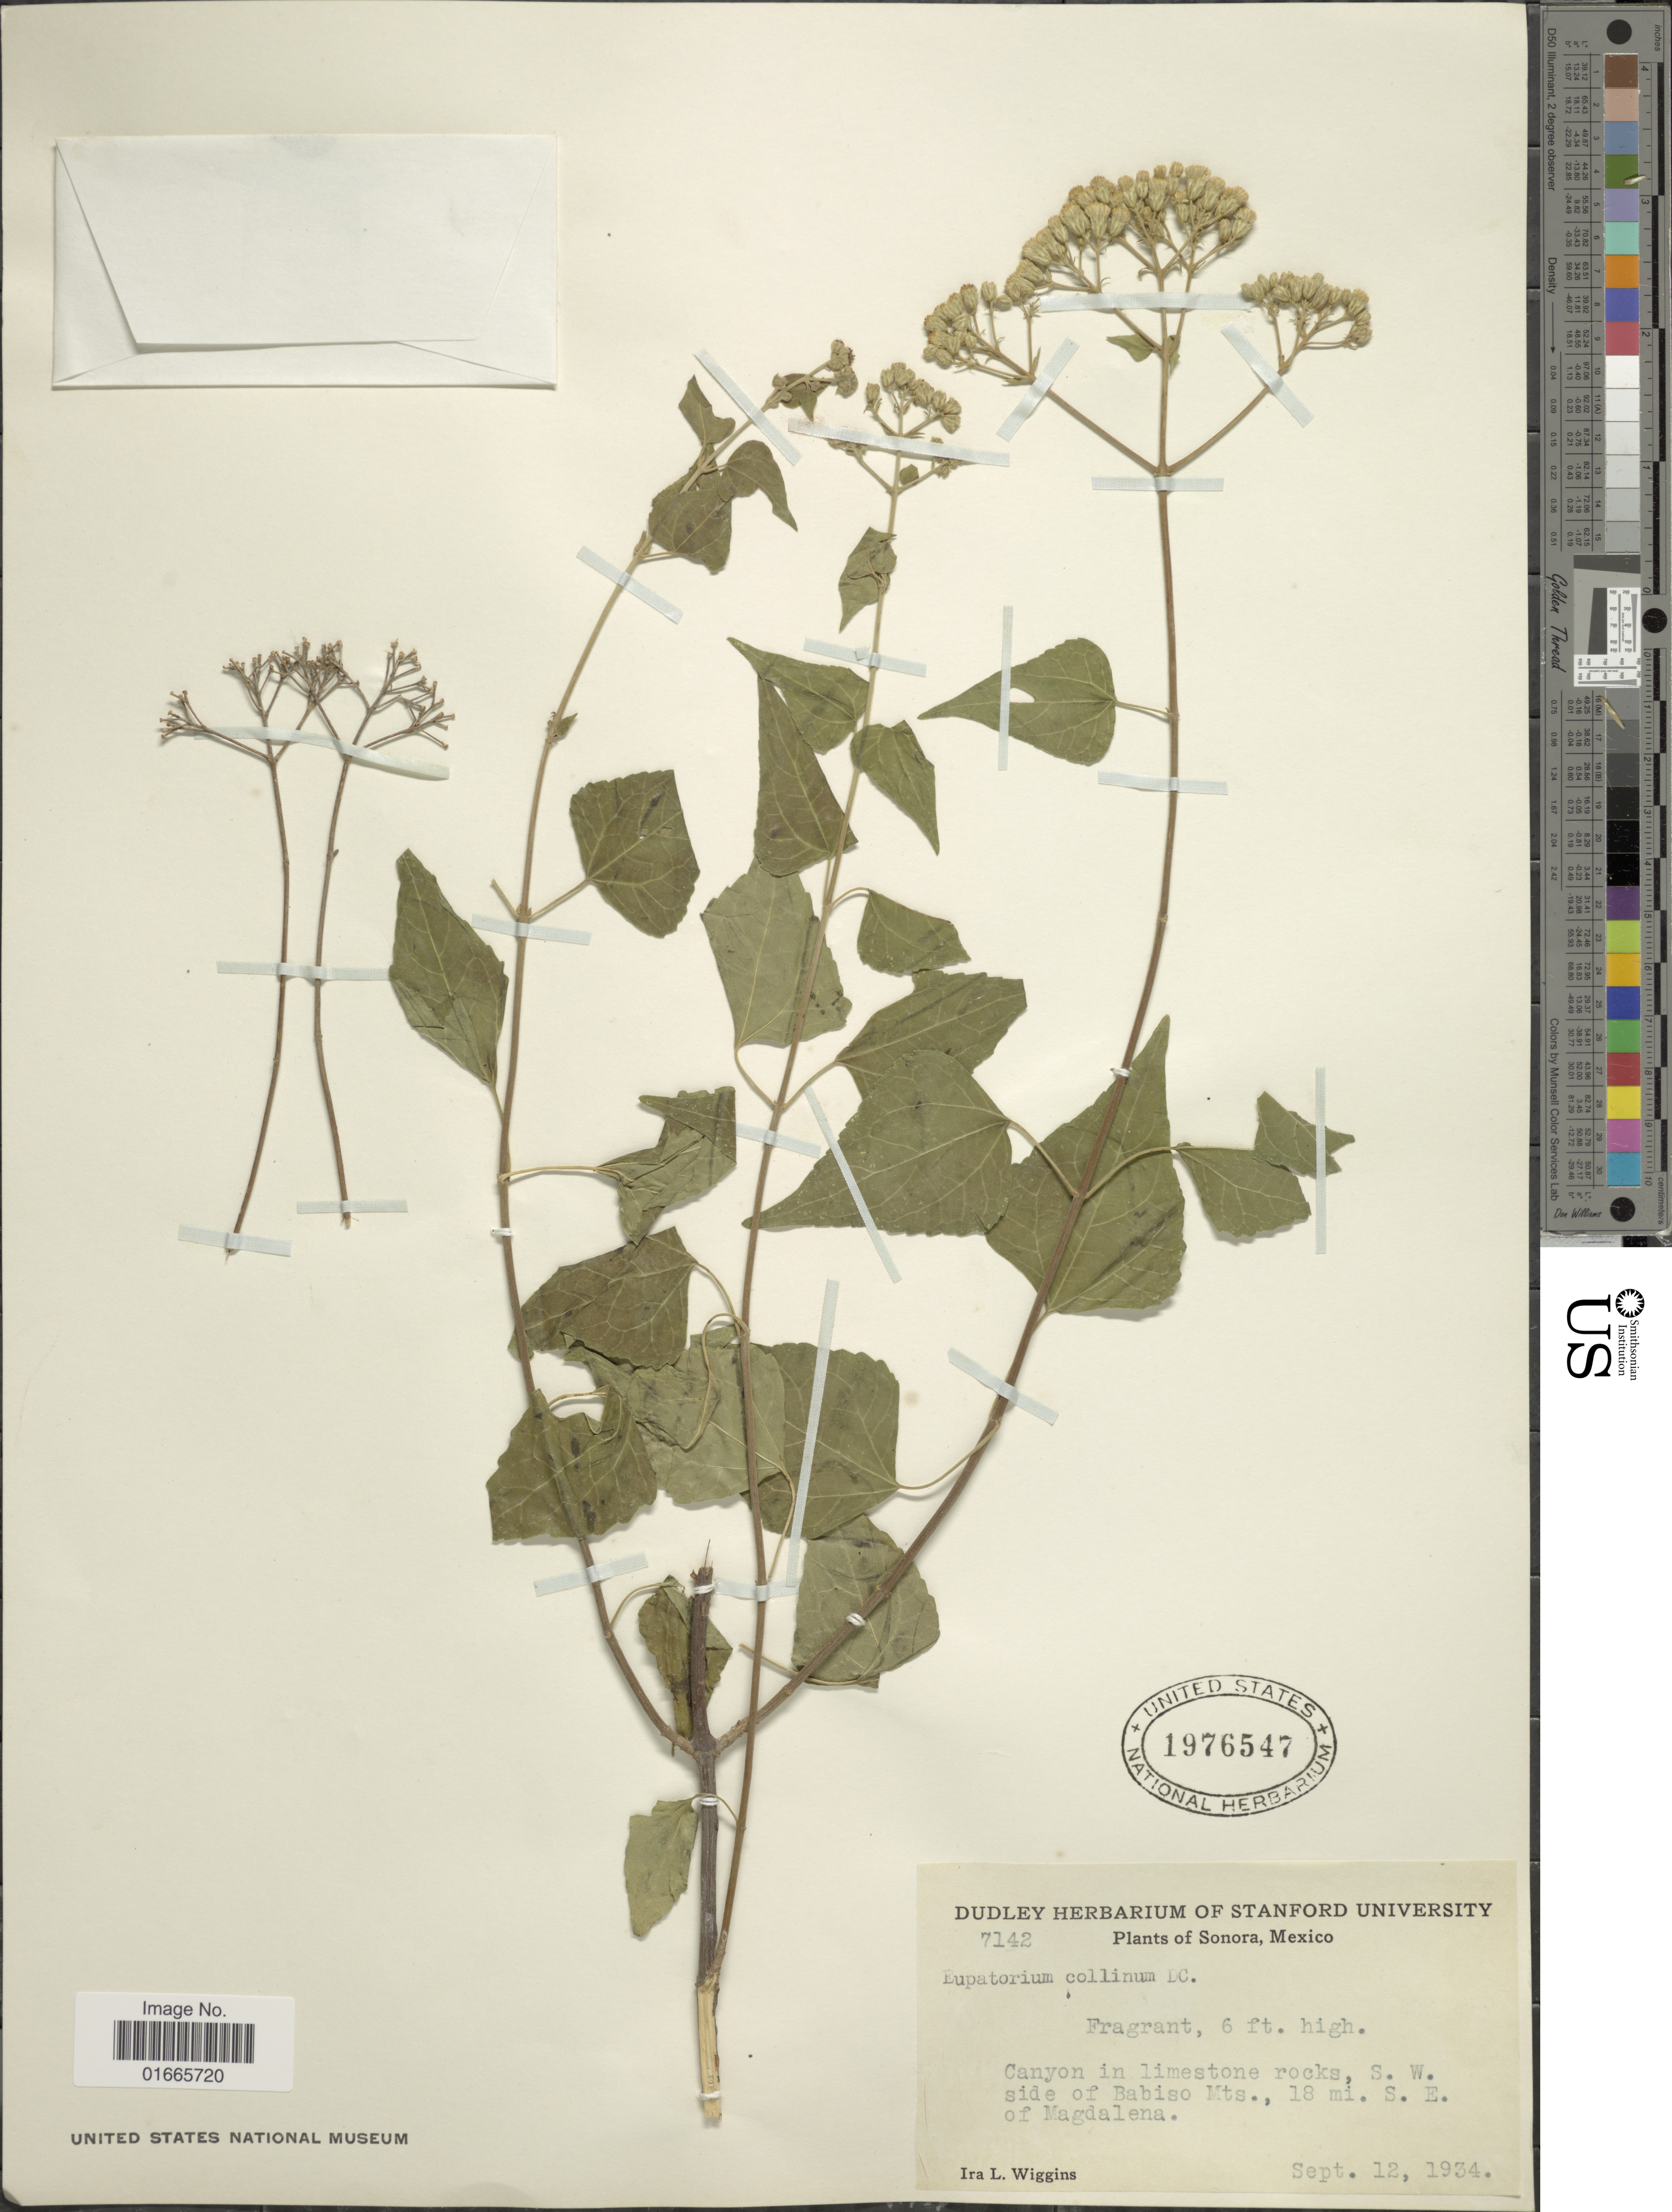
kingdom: Plantae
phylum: Tracheophyta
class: Magnoliopsida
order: Asterales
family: Asteraceae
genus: Chromolaena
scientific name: Chromolaena collina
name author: (DC.) R.M. King & H. Rob.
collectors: I. L. Wiggins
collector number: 7142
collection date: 1934-09-12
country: Mexico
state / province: Sonora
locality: Canyon in limestone rocks, S.W. side of Babiso Mts., 18 mi. S.E. of Magdalena.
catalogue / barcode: US 1976547